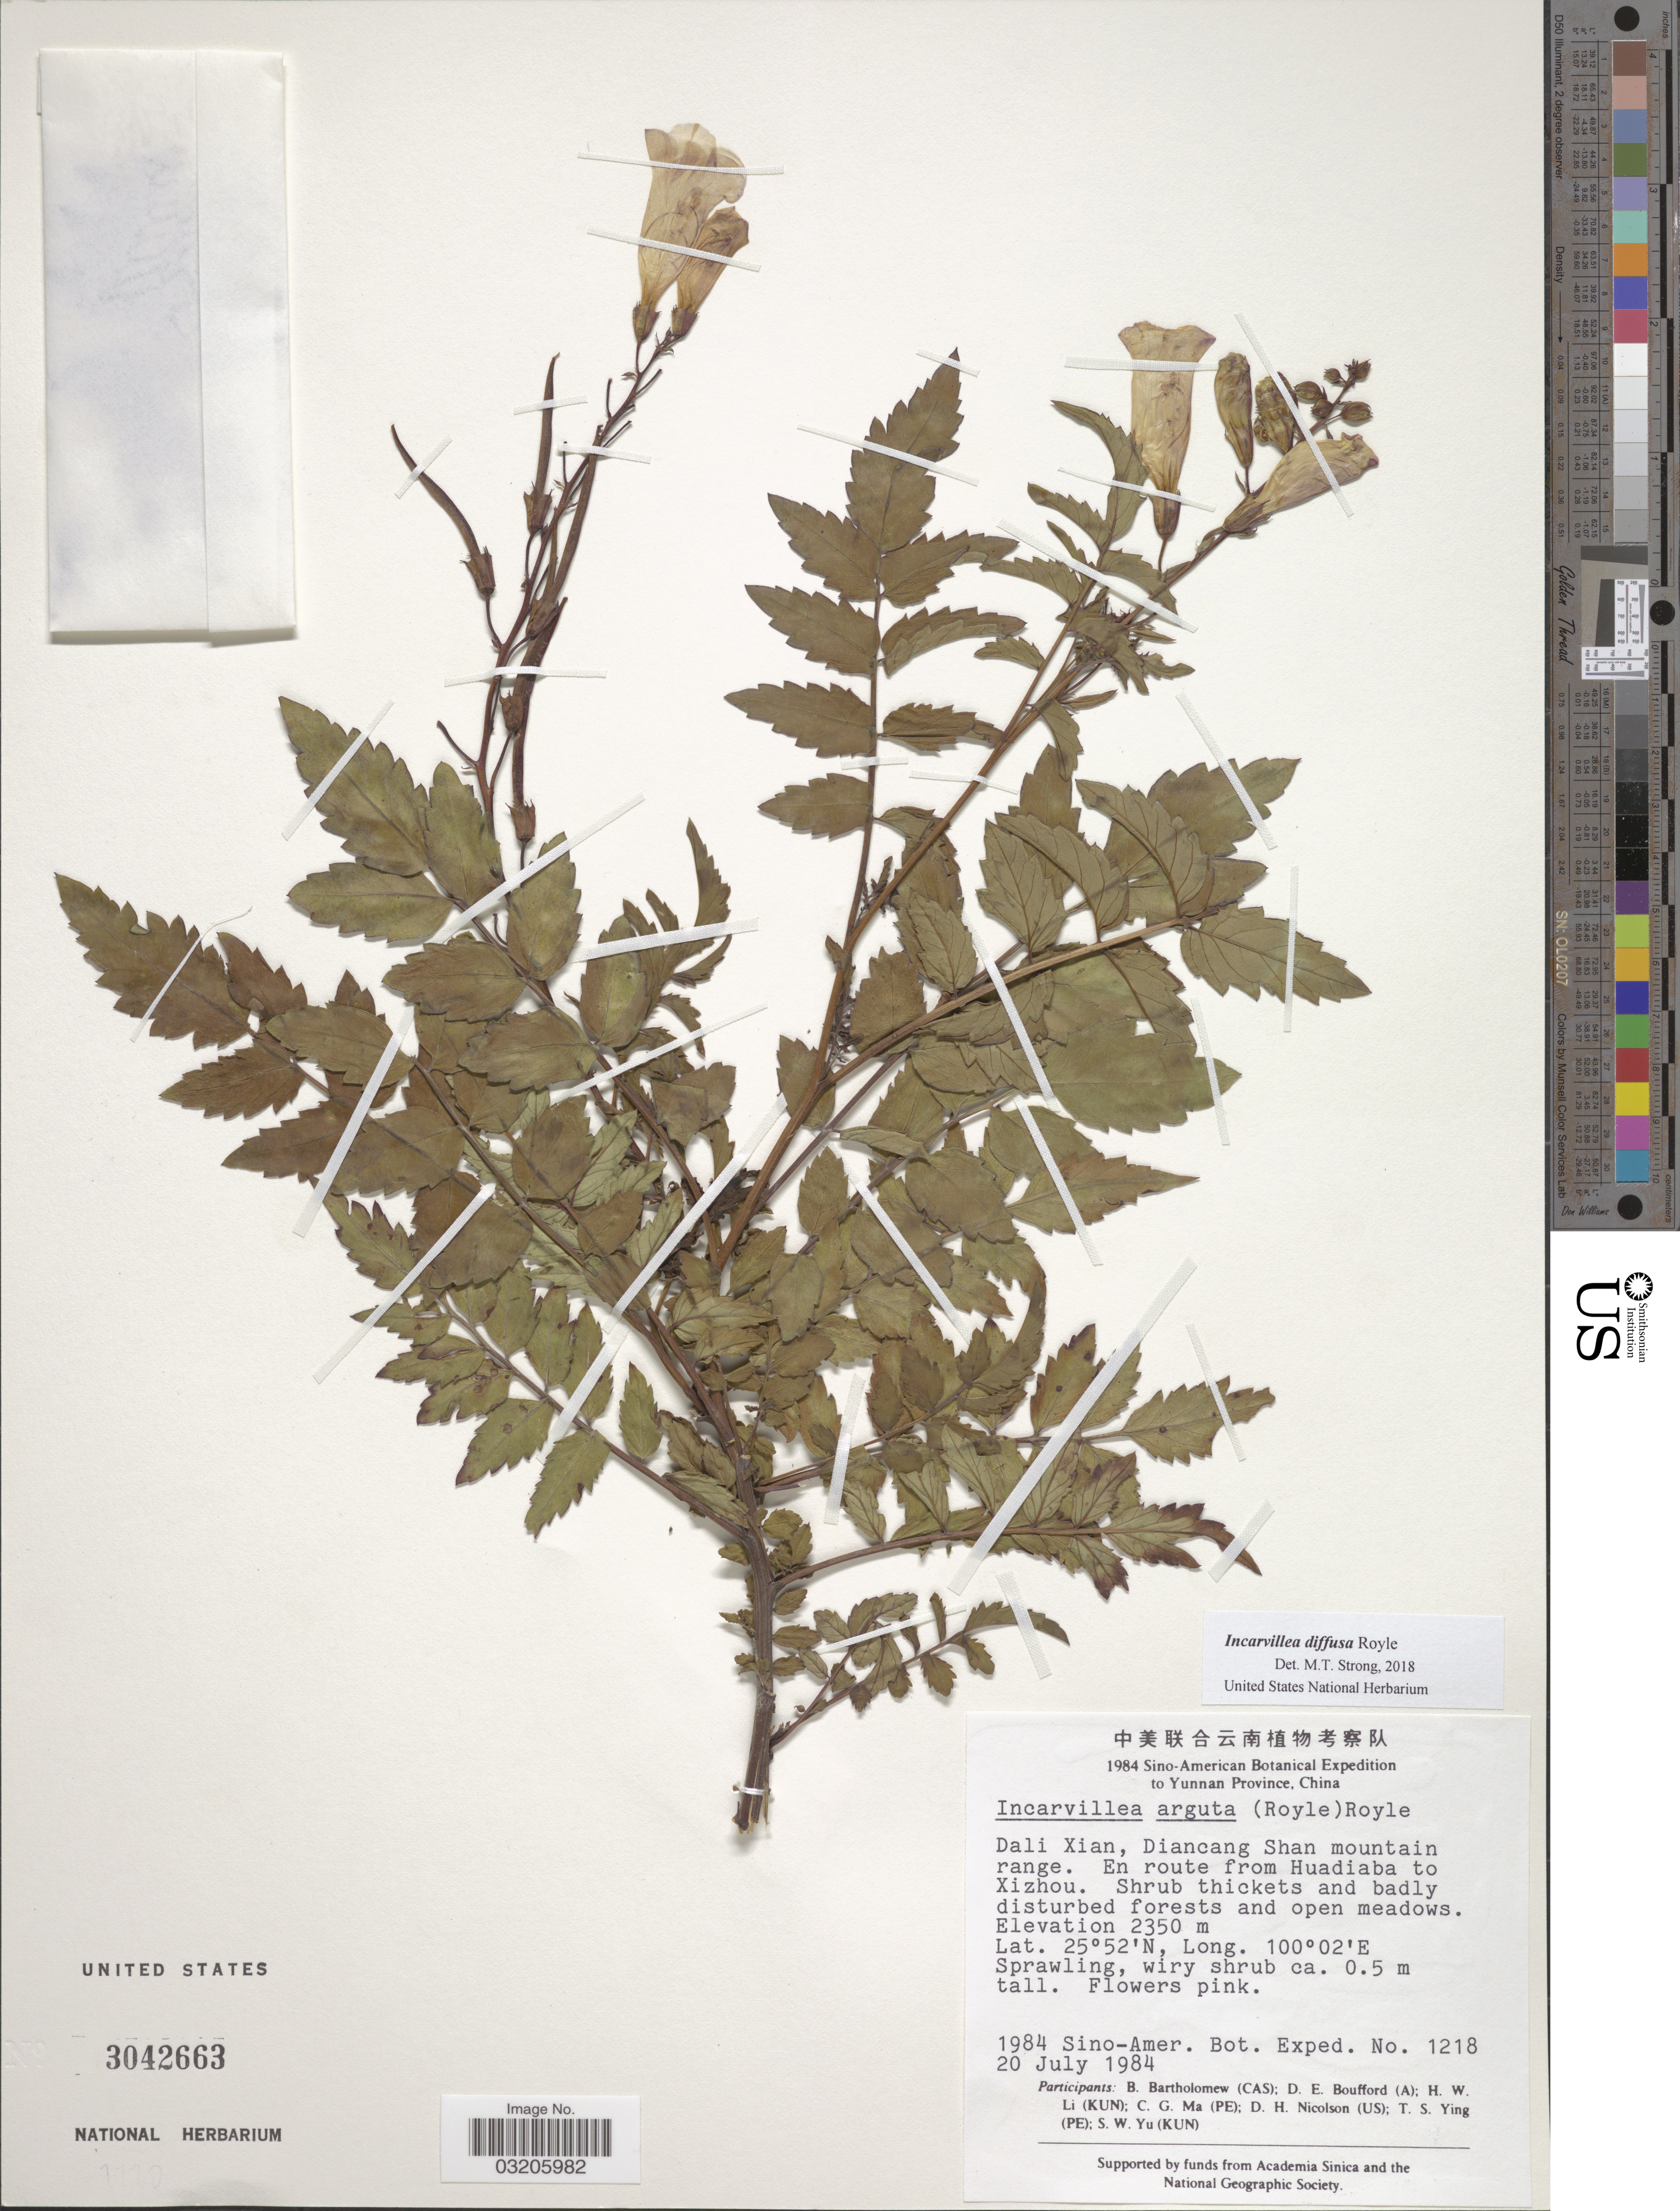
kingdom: Plantae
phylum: Tracheophyta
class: Magnoliopsida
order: Lamiales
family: Bignoniaceae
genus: Incarvillea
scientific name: Incarvillea diffusa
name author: Royle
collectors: Sino-Amer. Bot. Exped. 1984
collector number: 1218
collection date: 1984-07-20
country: China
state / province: Yunnan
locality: Dali Xian, Diancang Shan mountain range. En route from Huadiaba to Xizhou.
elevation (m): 2350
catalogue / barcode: US 3042663